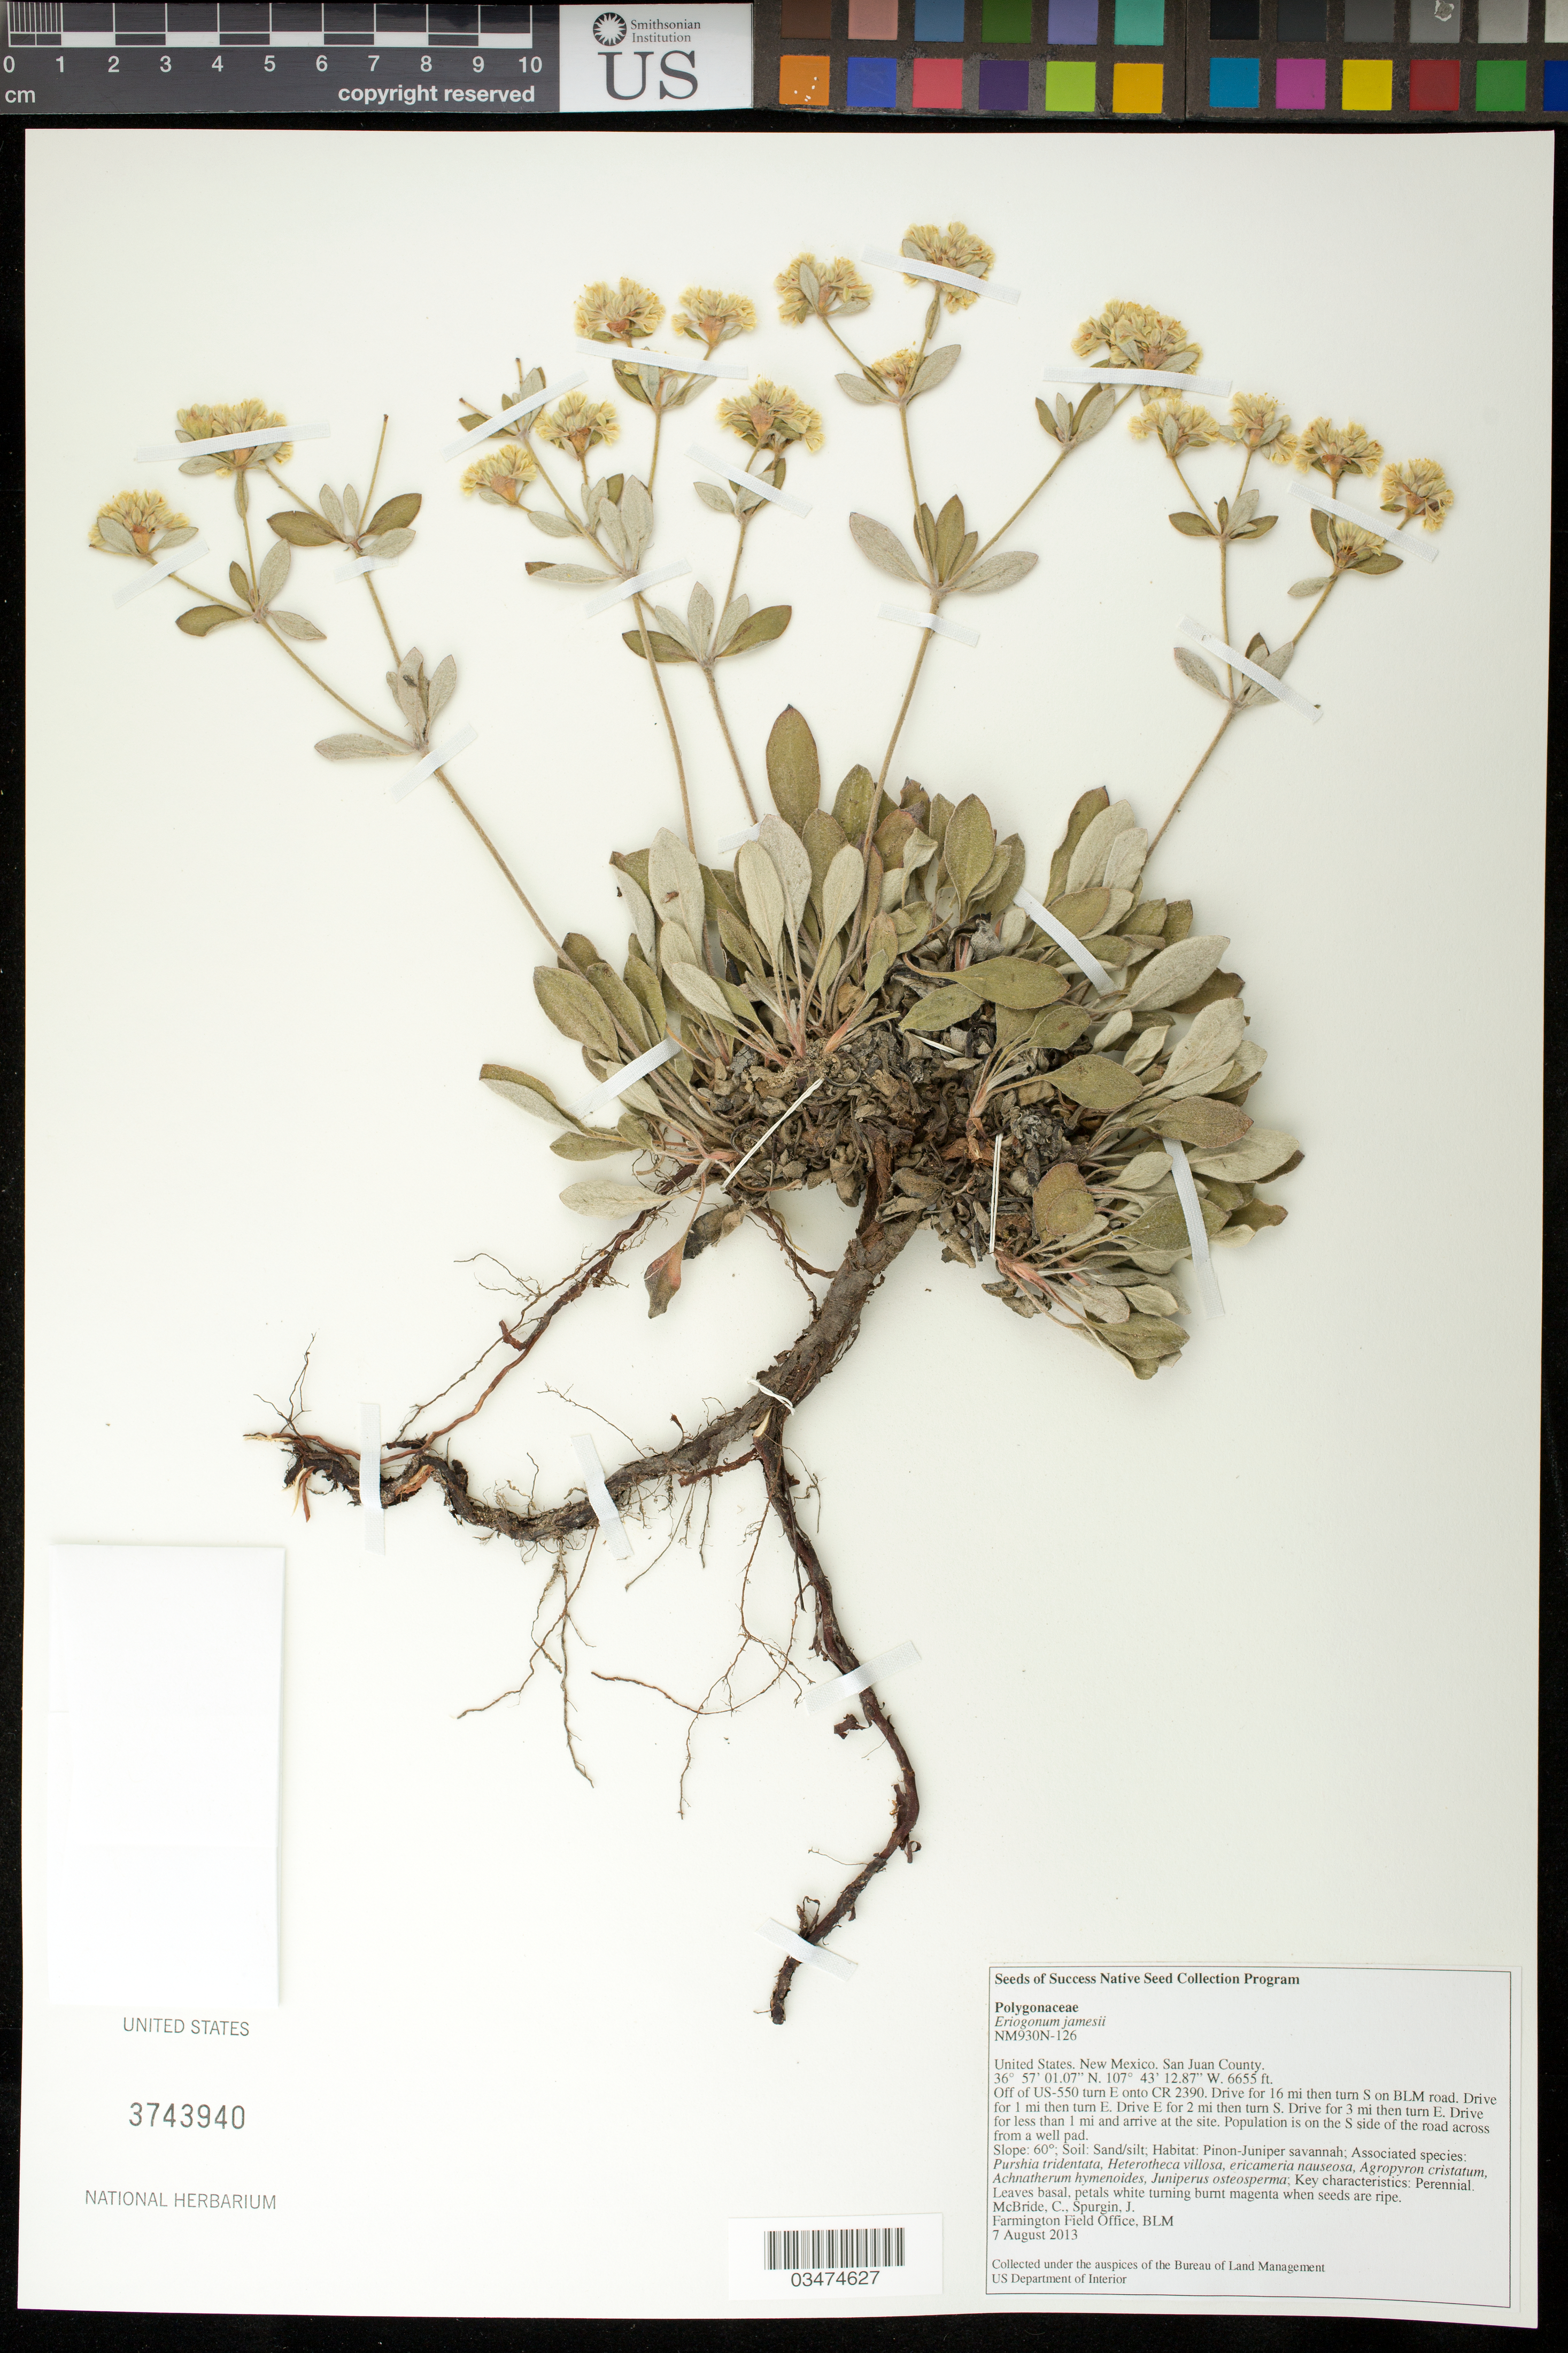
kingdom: Plantae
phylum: Tracheophyta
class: Magnoliopsida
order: Caryophyllales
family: Polygonaceae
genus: Eriogonum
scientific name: Eriogonum jamesii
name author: Benth.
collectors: C. McBride & J. Spurgin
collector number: NM930N-126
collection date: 2013-08-07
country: United States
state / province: New Mexico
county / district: San Juan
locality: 16 mi. on CR 2390, then 1 mi. on BLM road.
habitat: Sand/silt. Pinon-Juniper savannah.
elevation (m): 2028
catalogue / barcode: US 3743940